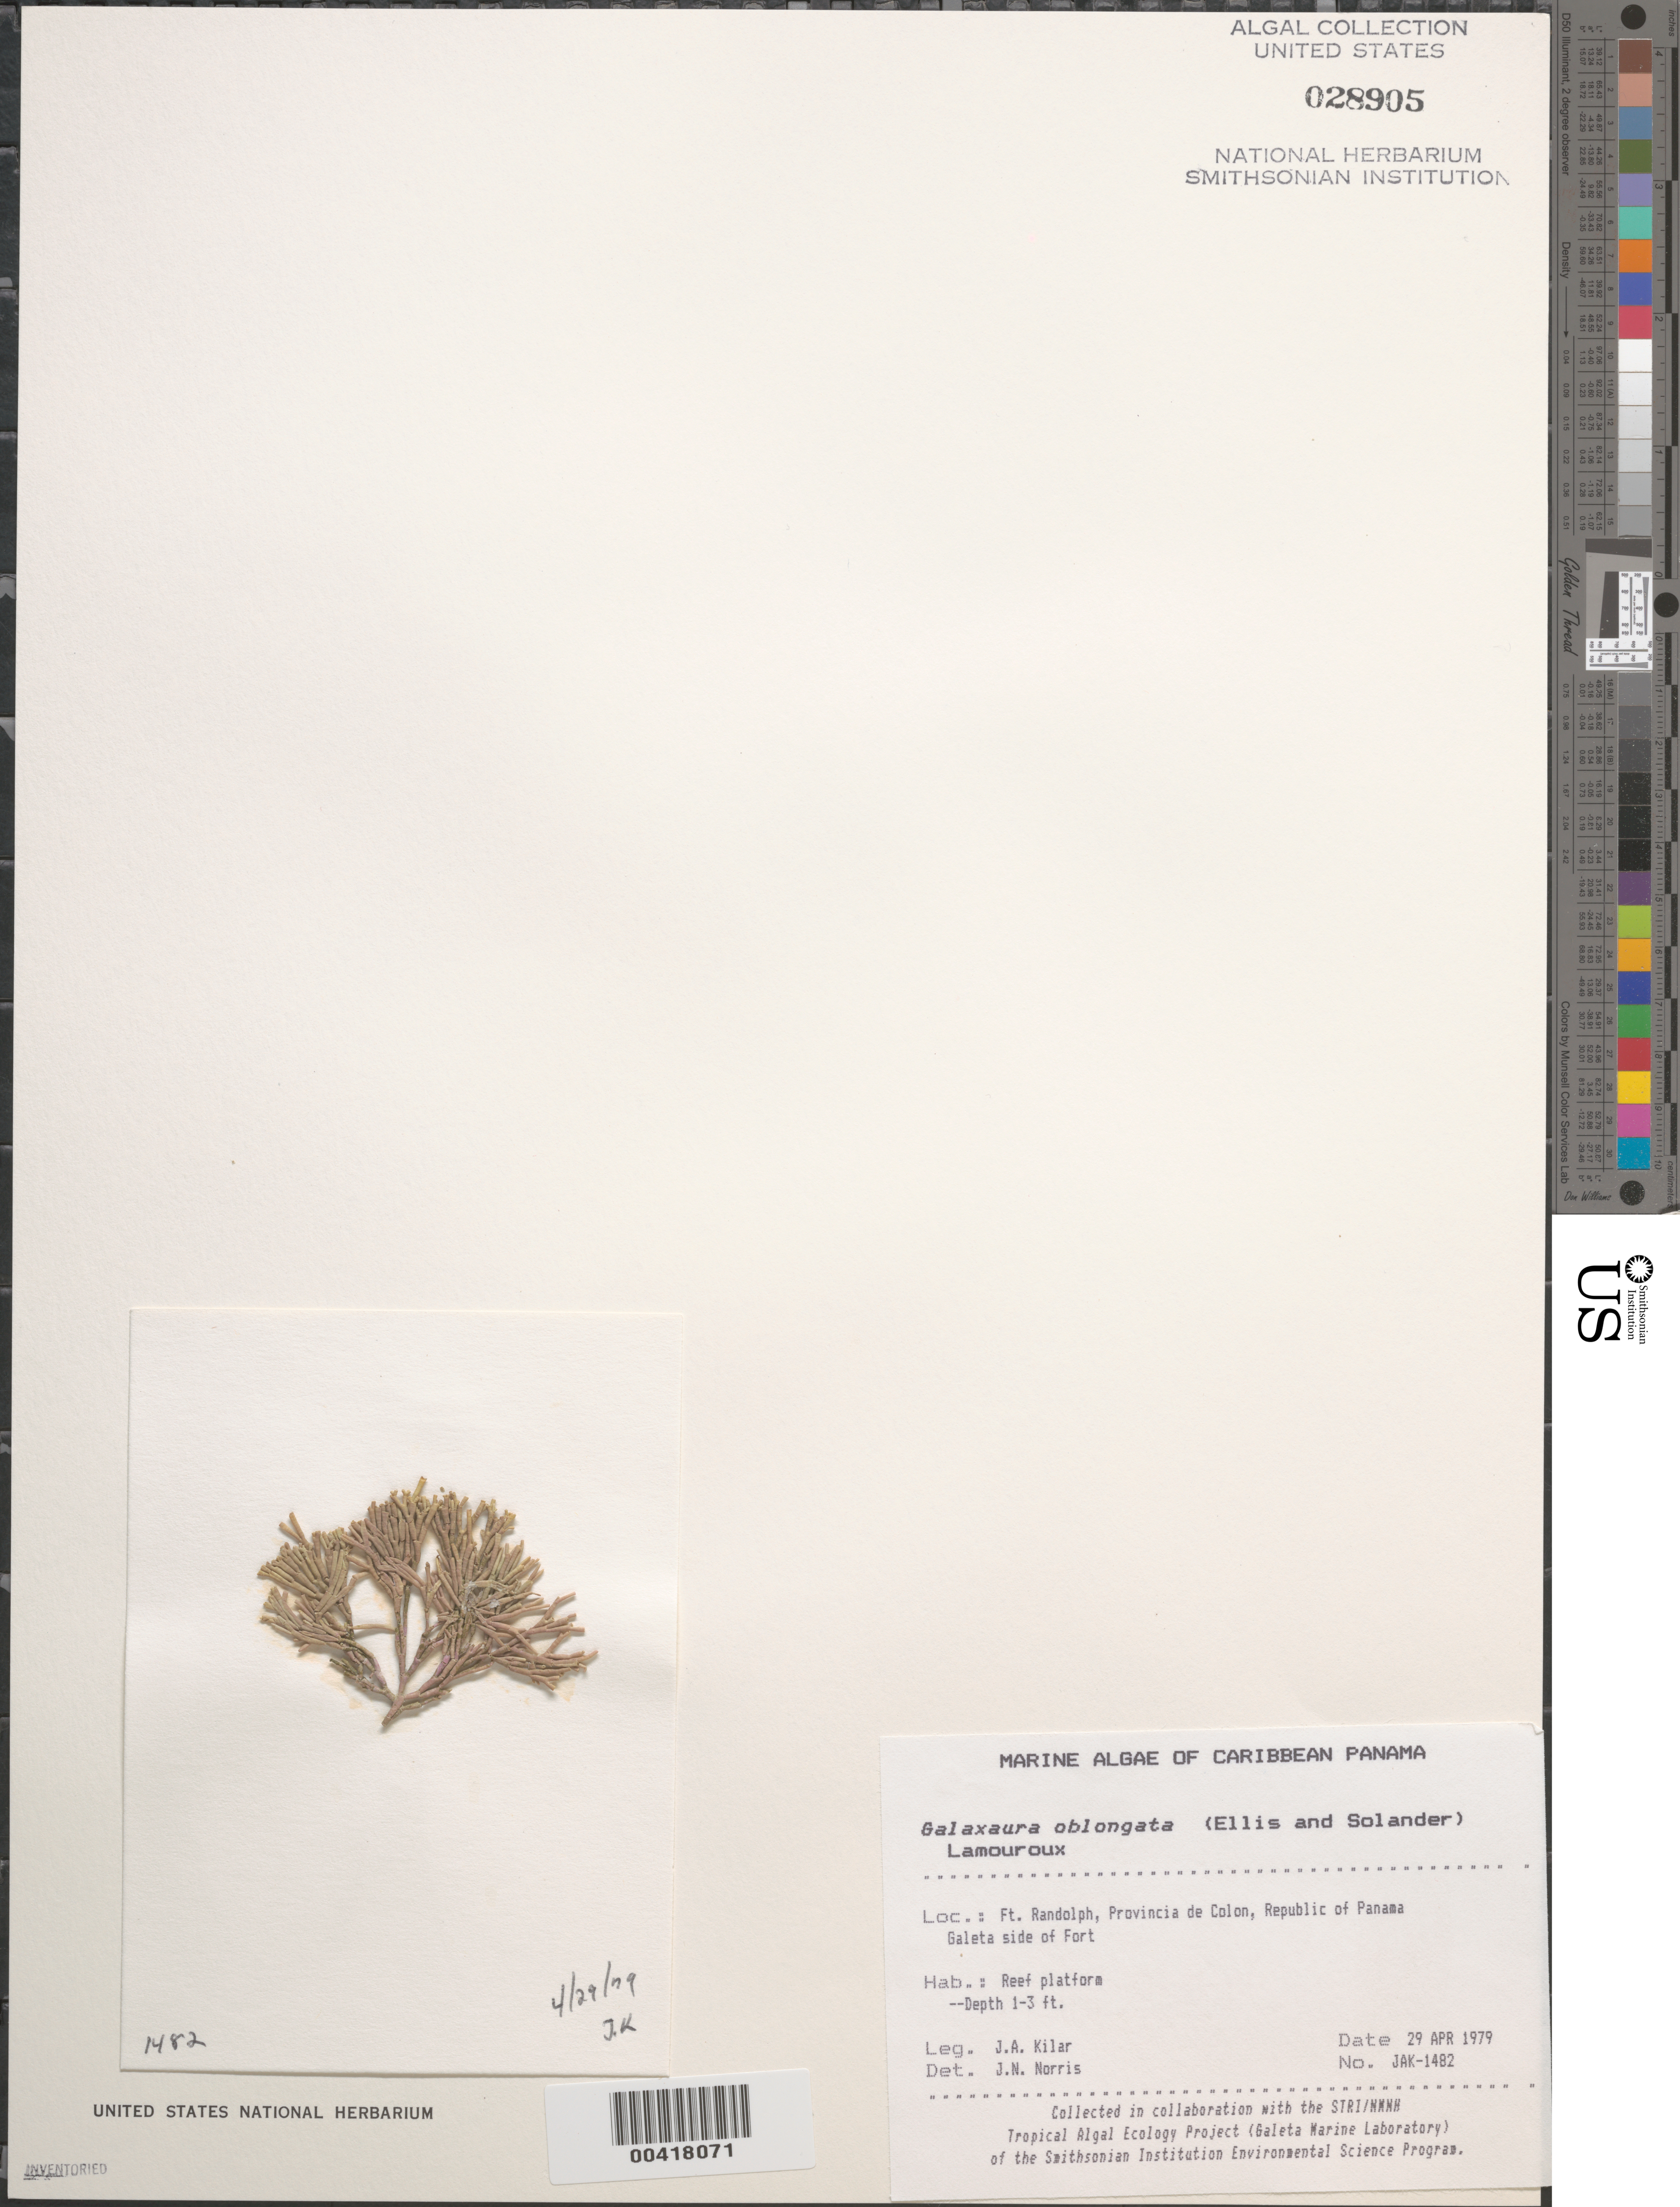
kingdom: Plantae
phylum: Rhodophyta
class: Florideophyceae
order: Nemaliales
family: Galaxauraceae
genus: Tricleocarpa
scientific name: Tricleocarpa fragilis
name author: (L.) Huisman & R.A. Towns.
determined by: Algae name updating Project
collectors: J. A. Kilar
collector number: JAK-1482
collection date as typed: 29 Apr 1979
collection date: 1979-04-29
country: Panama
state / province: Colón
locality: Fort Randolph, Galeta side of fort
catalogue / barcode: US 28905